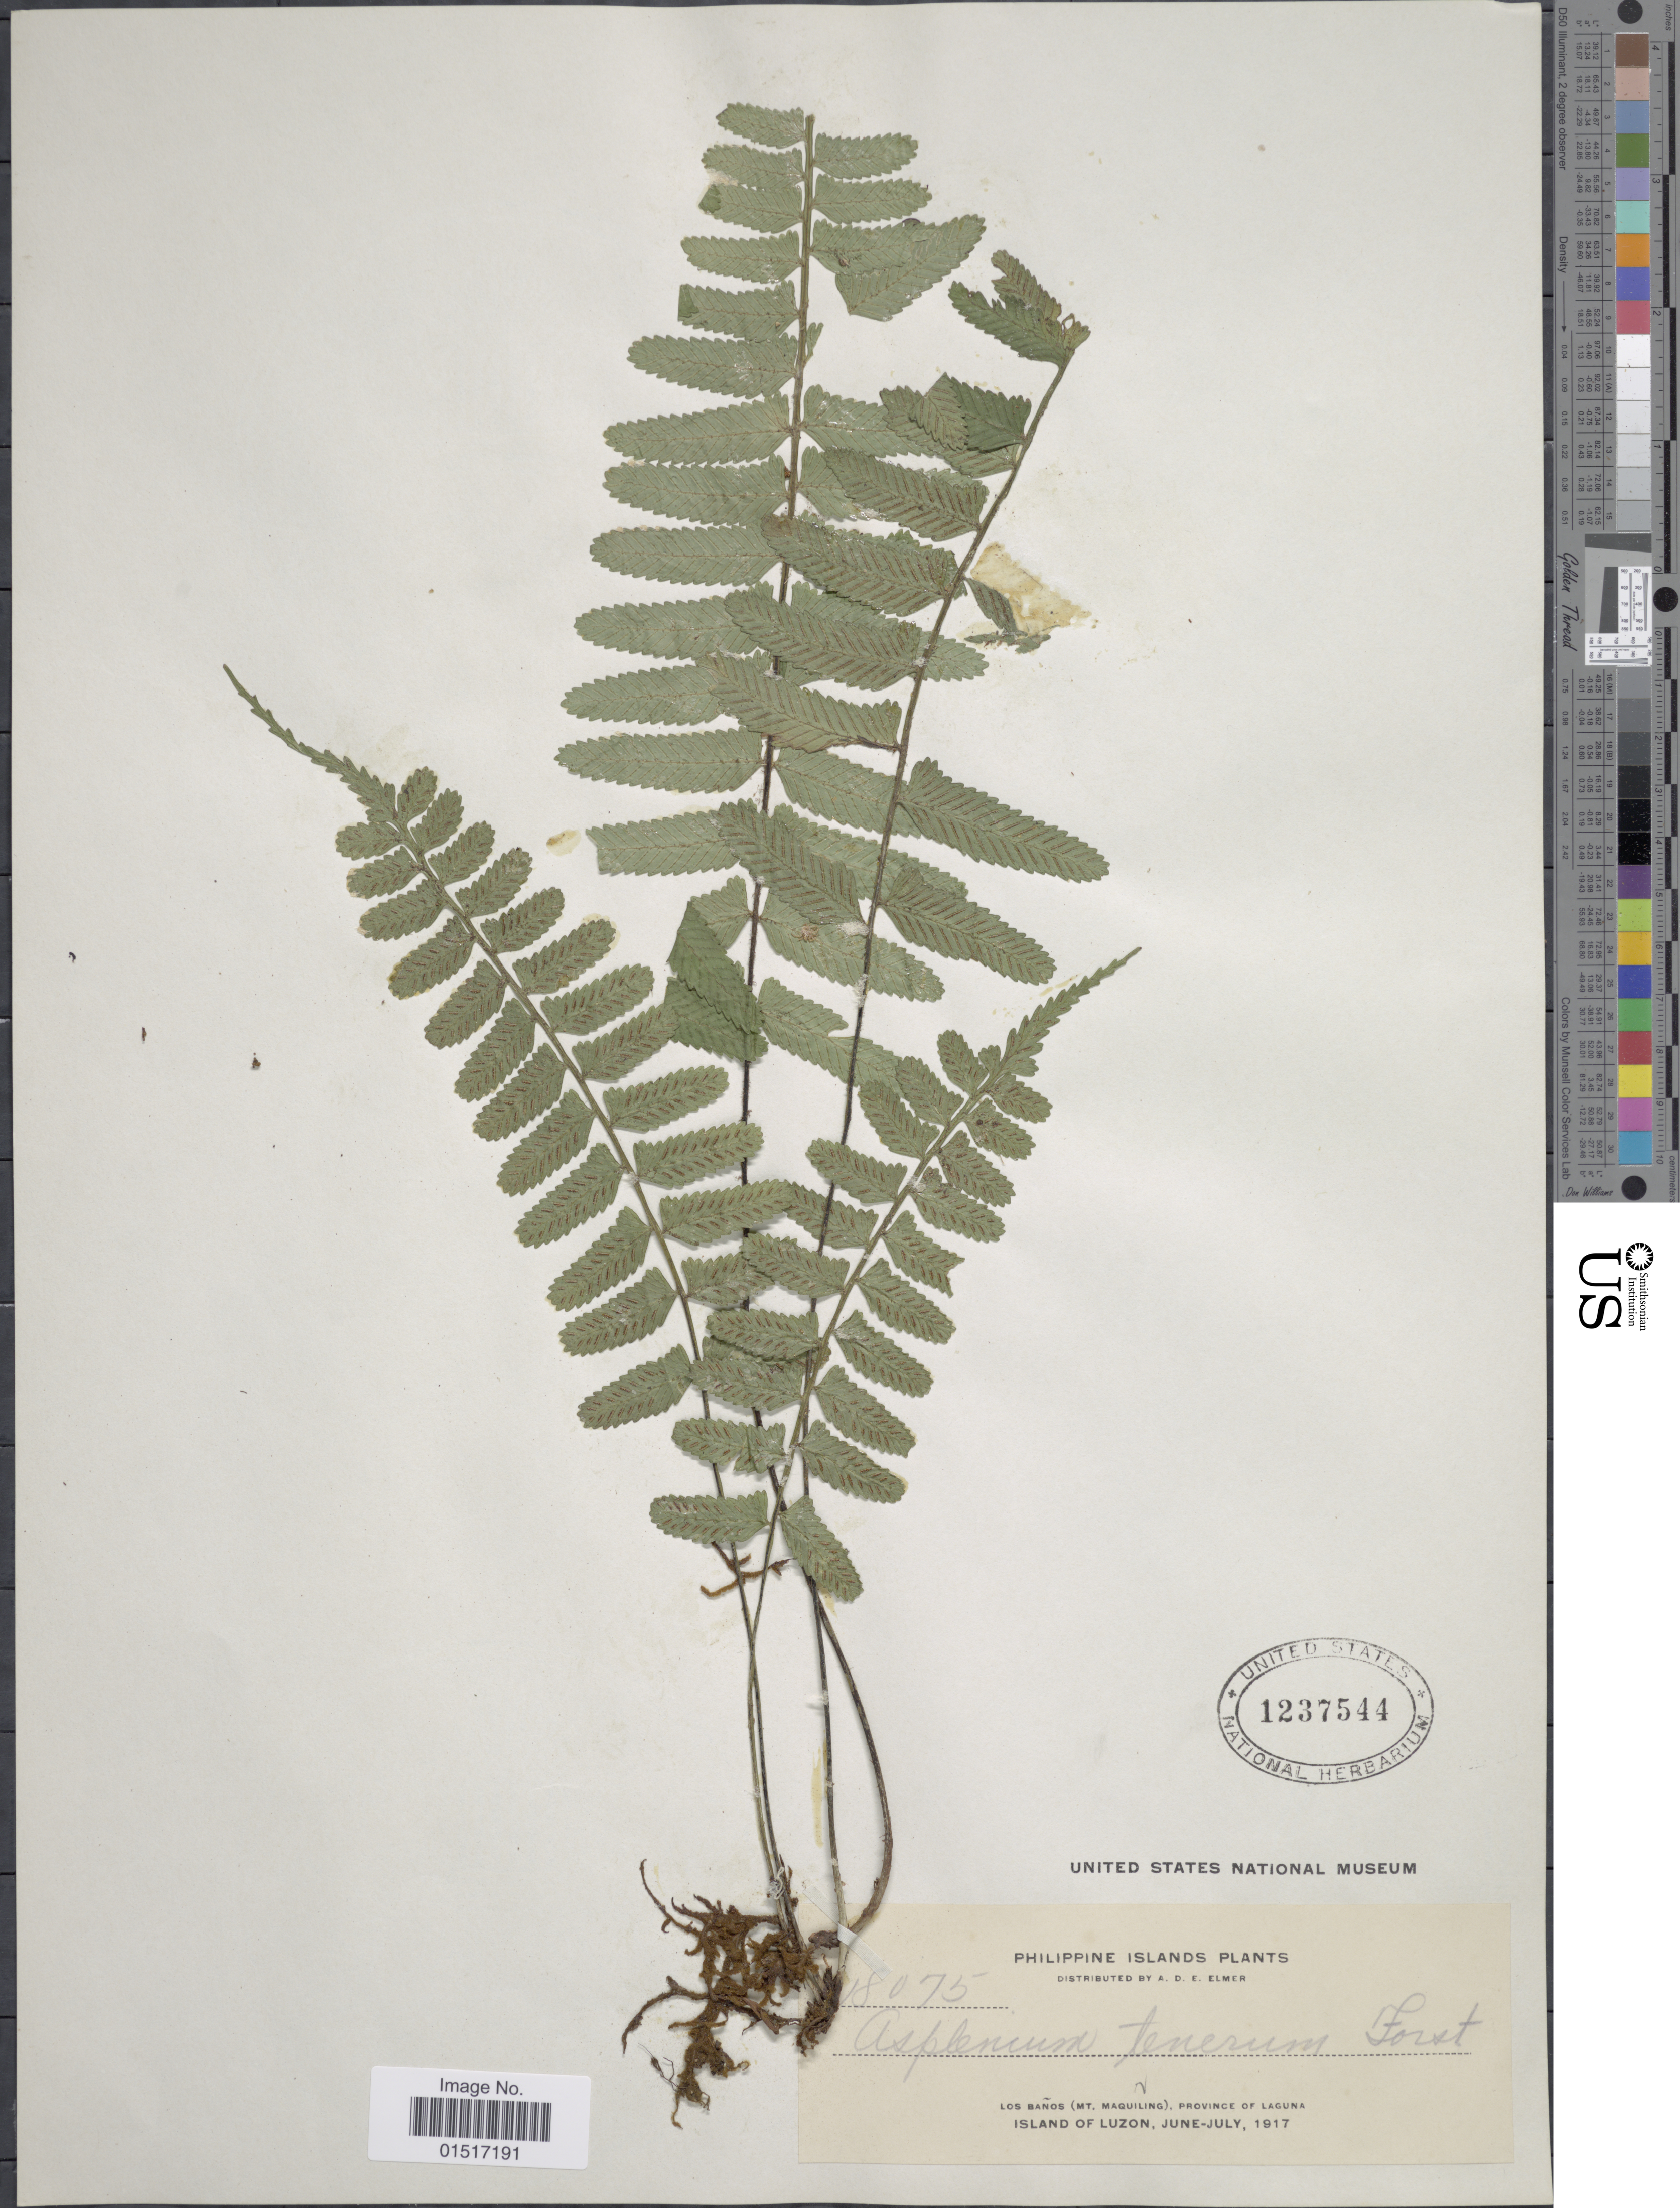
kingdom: Plantae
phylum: Tracheophyta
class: Polypodiopsida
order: Polypodiales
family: Aspleniaceae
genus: Asplenium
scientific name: Asplenium tenerum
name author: G. Forst.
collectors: A. D. E. Elmer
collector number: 18075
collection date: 1917-06/1917-07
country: Philippines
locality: Los Baños (Mt. Maquiling), Province of Laguna. Island of Luzon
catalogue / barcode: US 1237544